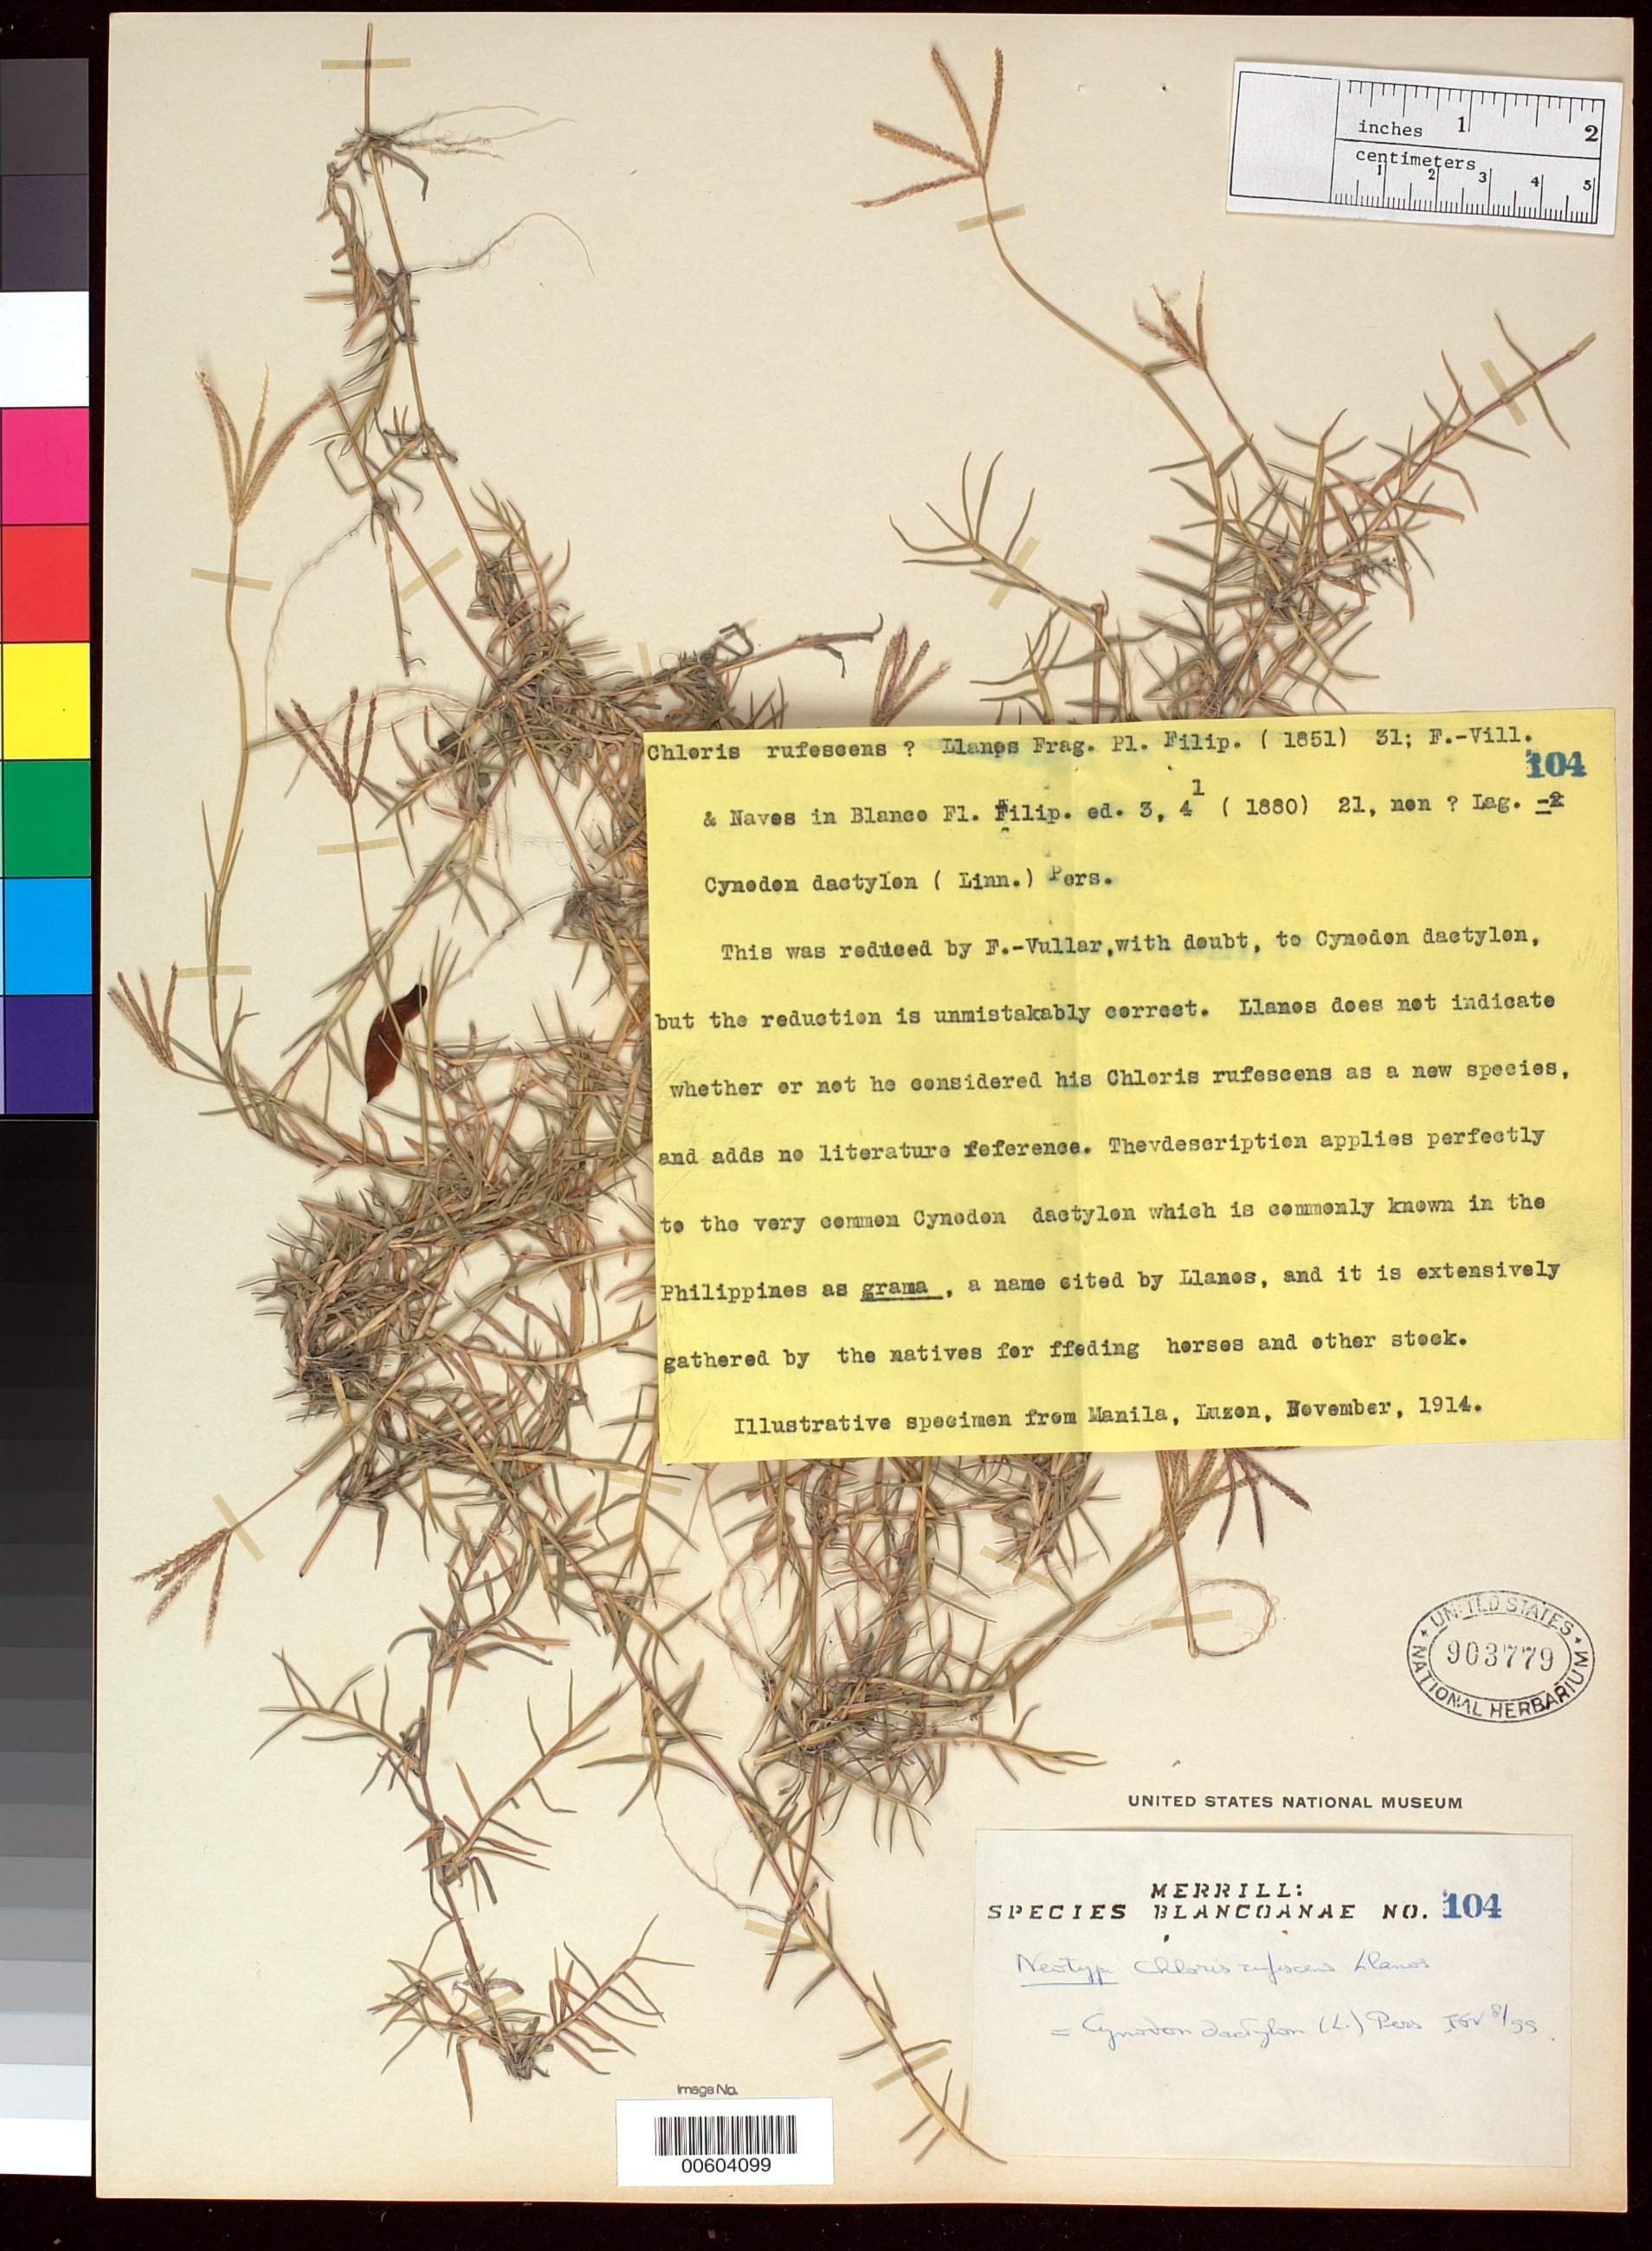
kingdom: Plantae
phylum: Tracheophyta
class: Liliopsida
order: Poales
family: Poaceae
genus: Cynodon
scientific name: Cynodon dactylon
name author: (L.) Pers.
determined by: Veldkamp, J. F.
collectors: E. D. Merrill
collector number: Sp. Blancoan. 0104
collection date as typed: Nov 1914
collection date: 1914-11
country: Philippines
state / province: Calabarzon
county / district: Quezon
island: Luzon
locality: Manila.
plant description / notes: Specimen annotated by J.F. Veldkamp (1999) as a neotype of Chloris rufescens Llanos; neotypification not found (Dec 2012) and apparently unpublished. Chloris rufescens Lag. (sic) was neotypified by Veldkamp, Taxon 50: 846 (2001) (neotype =Née s.n.) with no mention of the Llanos taxon, which may have been a misapplied ("sensu") name rather than a new taxon. Specimen re-filed in main herbarium as Cynodon dactylon.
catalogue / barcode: US 903779